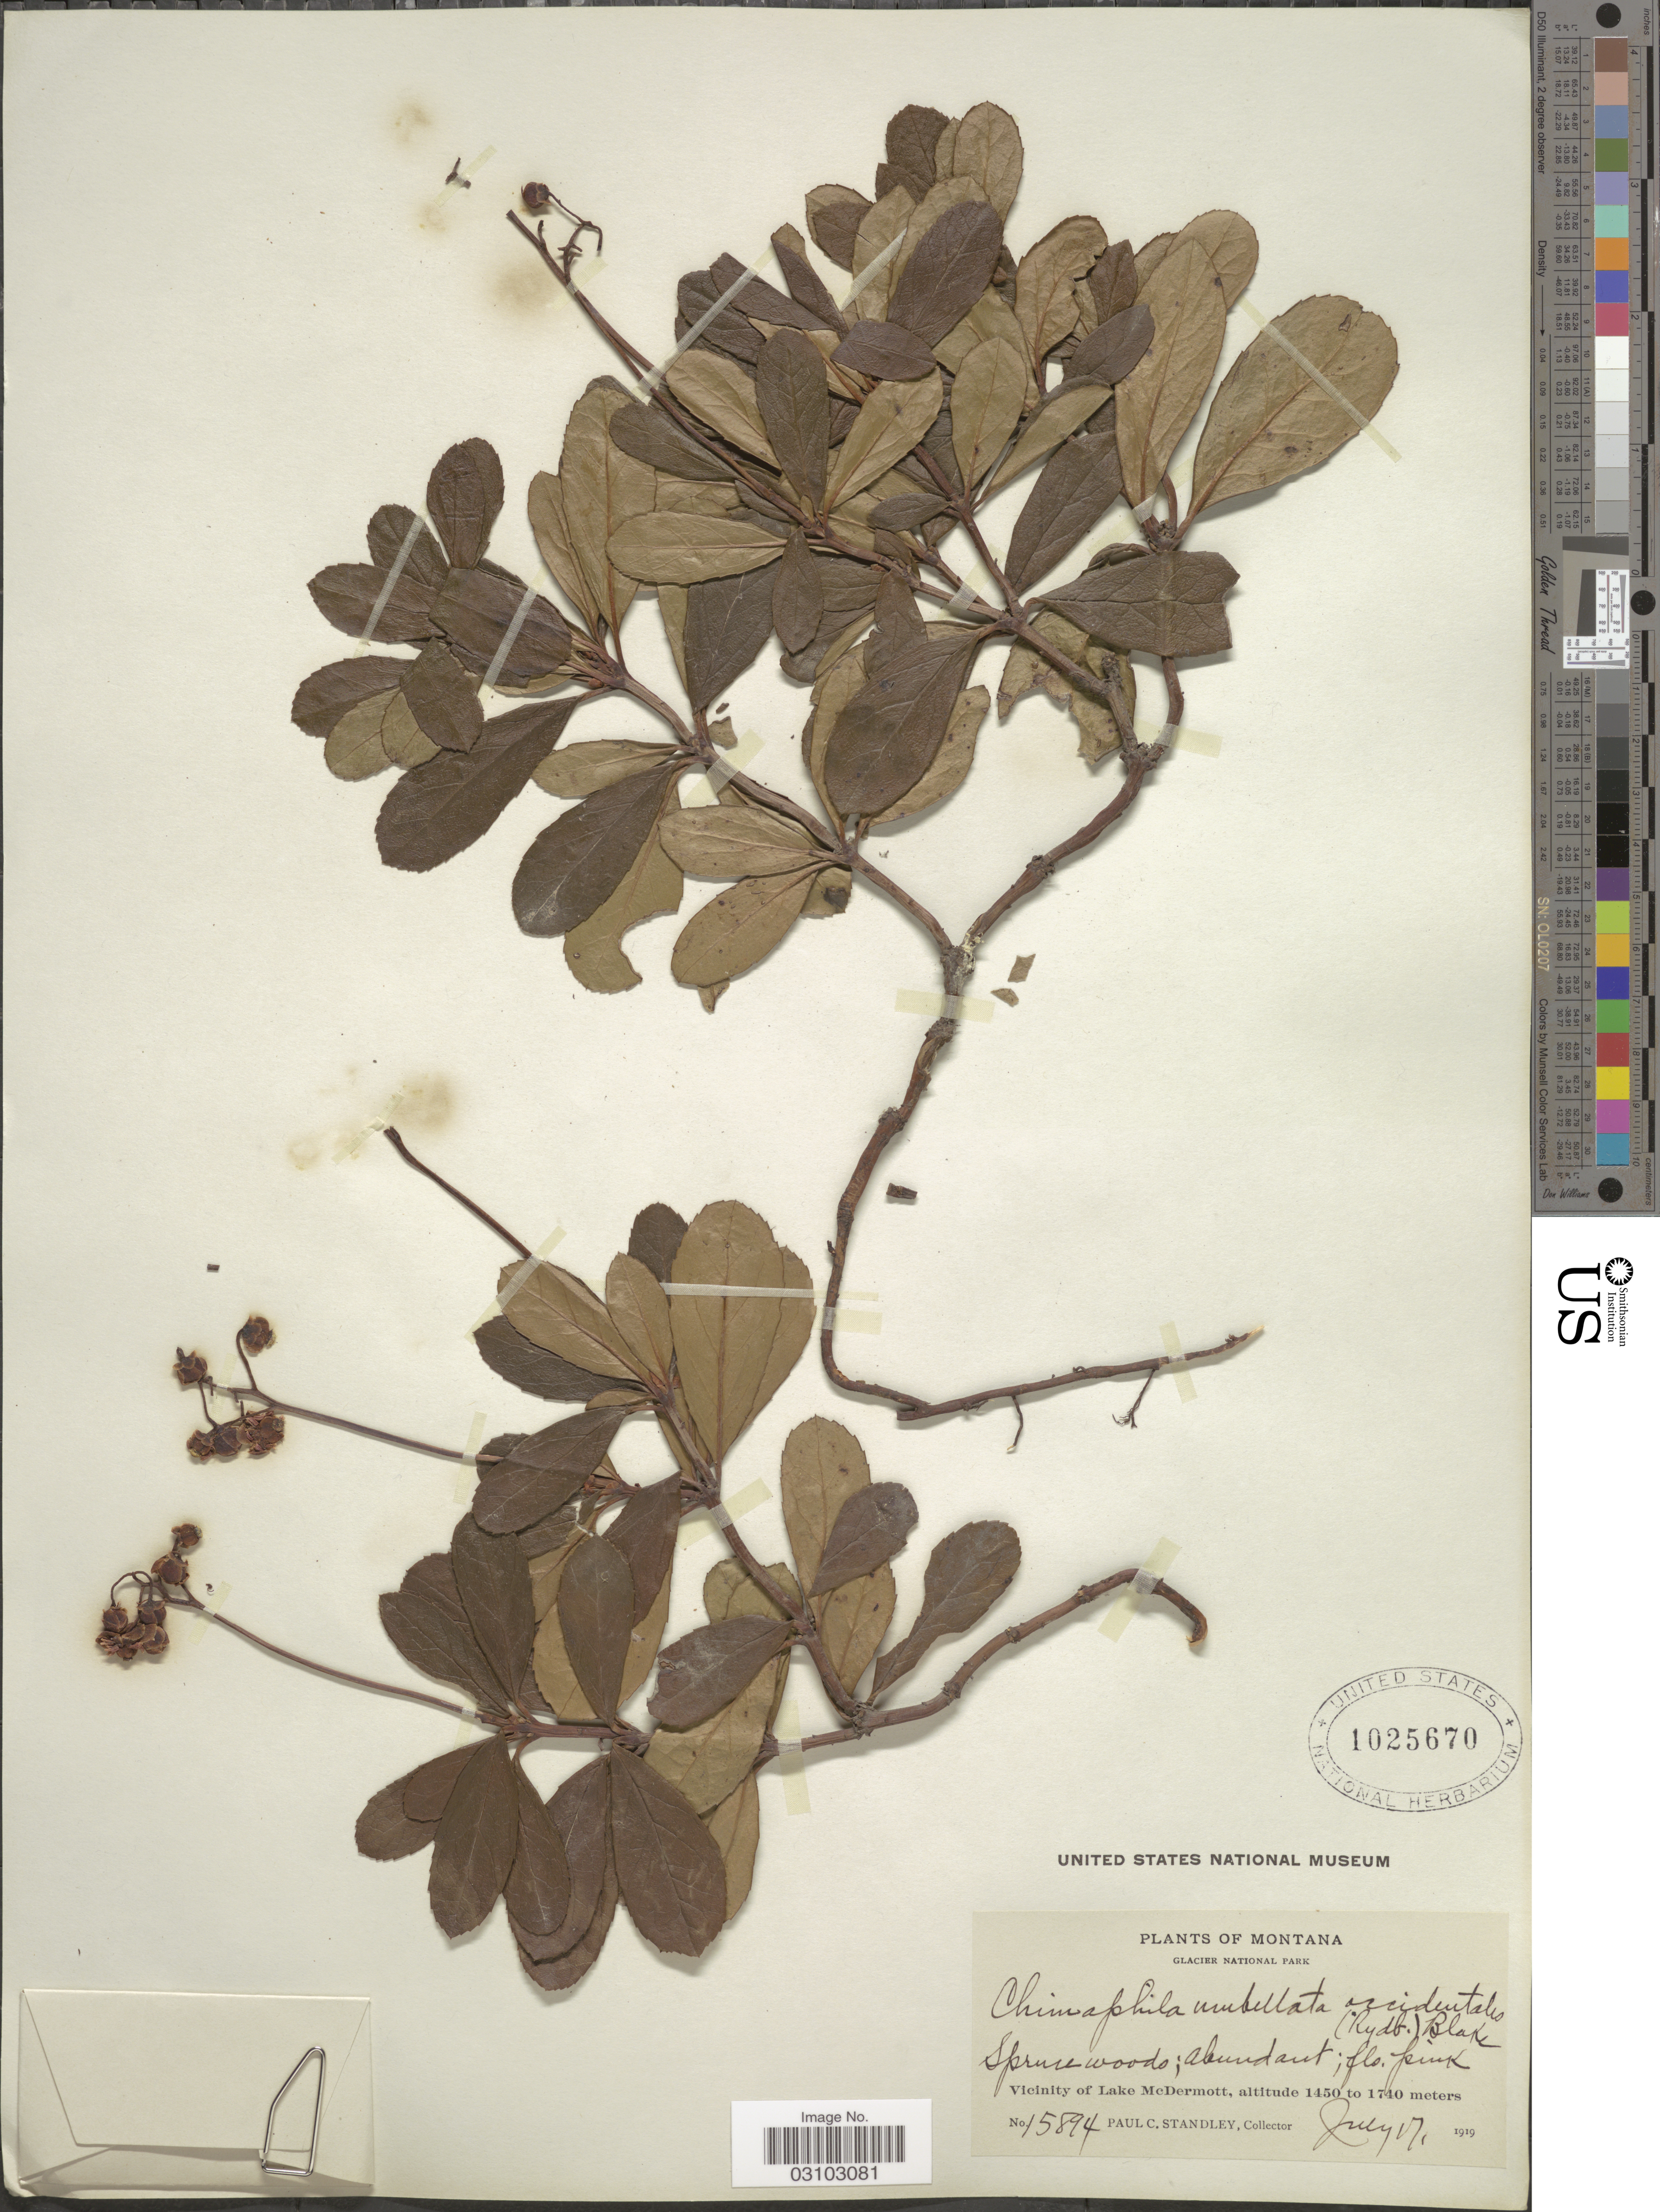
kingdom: Plantae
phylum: Tracheophyta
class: Magnoliopsida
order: Ericales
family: Ericaceae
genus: Chimaphila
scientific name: Chimaphila umbellata var. occidentalis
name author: (Rydb.) S.F. Blake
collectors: P. C. Standley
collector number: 15894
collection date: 1919-07-17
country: United States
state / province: Montana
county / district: Glacier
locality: Glacier National Park, Vicinity of Lake McDermott.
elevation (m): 1450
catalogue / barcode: US 1025670